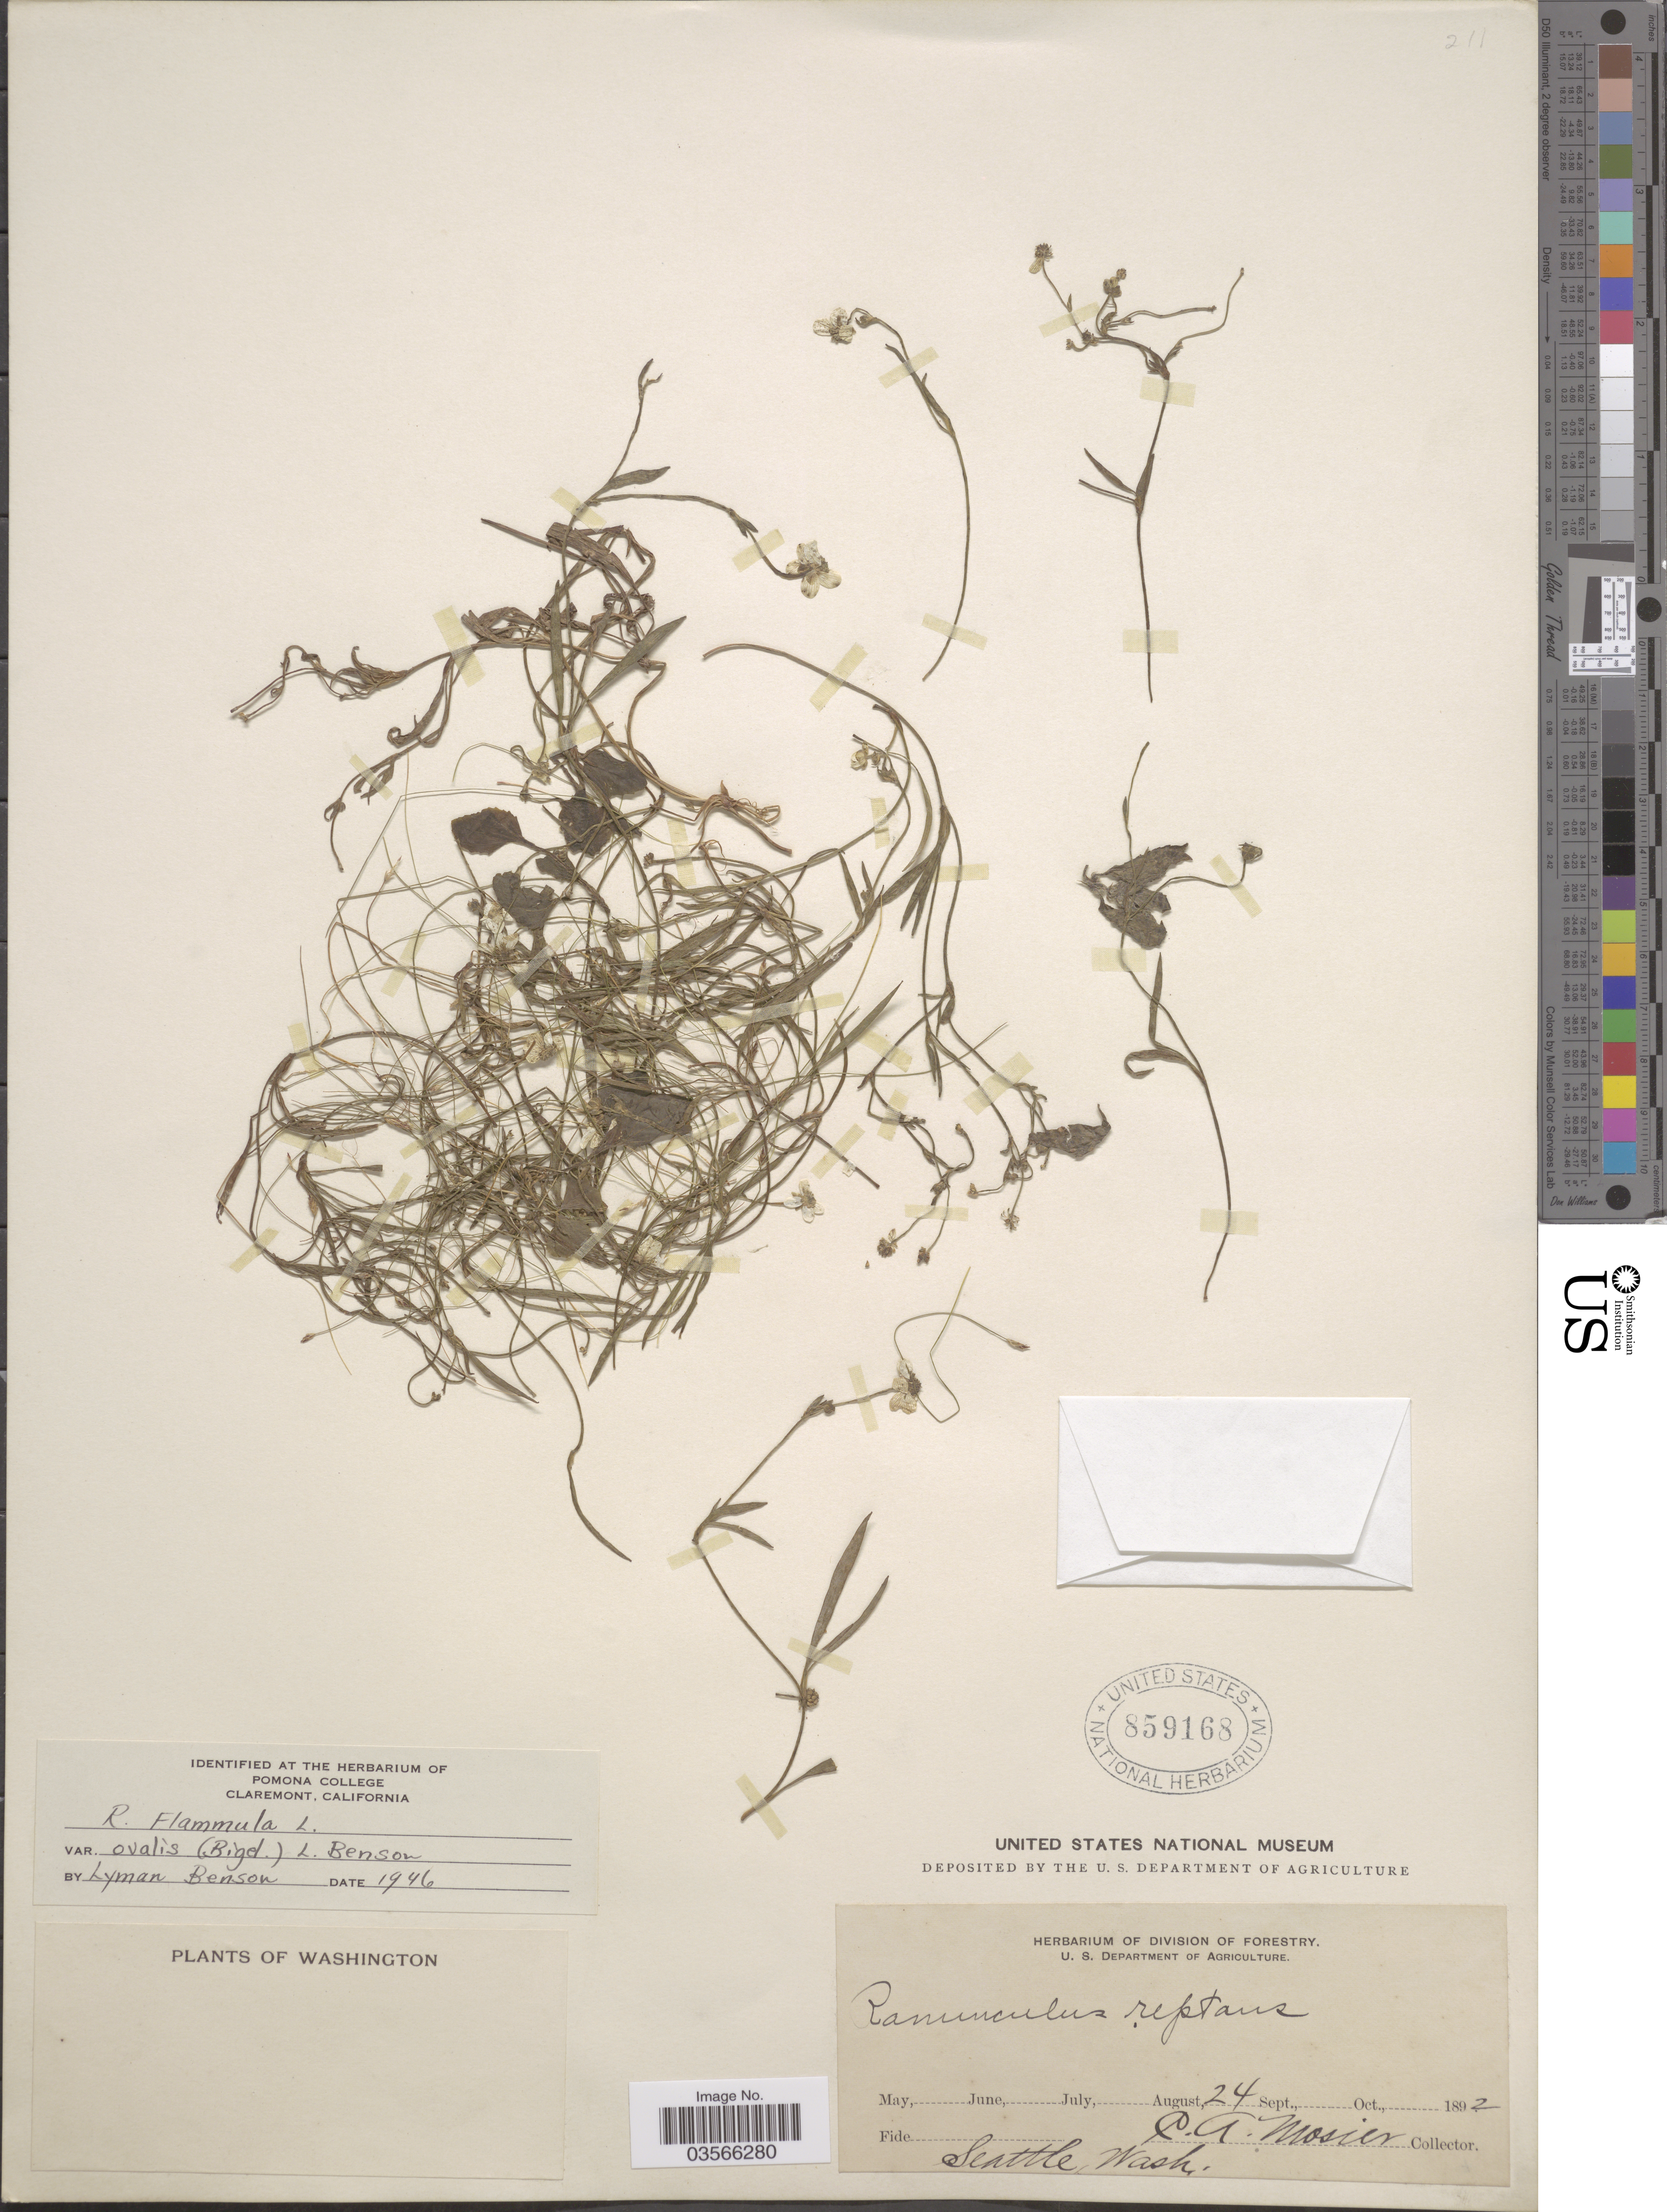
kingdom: Plantae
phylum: Tracheophyta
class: Magnoliopsida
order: Ranunculales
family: Ranunculaceae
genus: Ranunculus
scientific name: Ranunculus flammula var. ovalis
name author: (J.M. Bigelow) L.D. Benson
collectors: C. A. Mosier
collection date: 1892-08-24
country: United States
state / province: Washington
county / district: King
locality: Seattle.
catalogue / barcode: US 859168